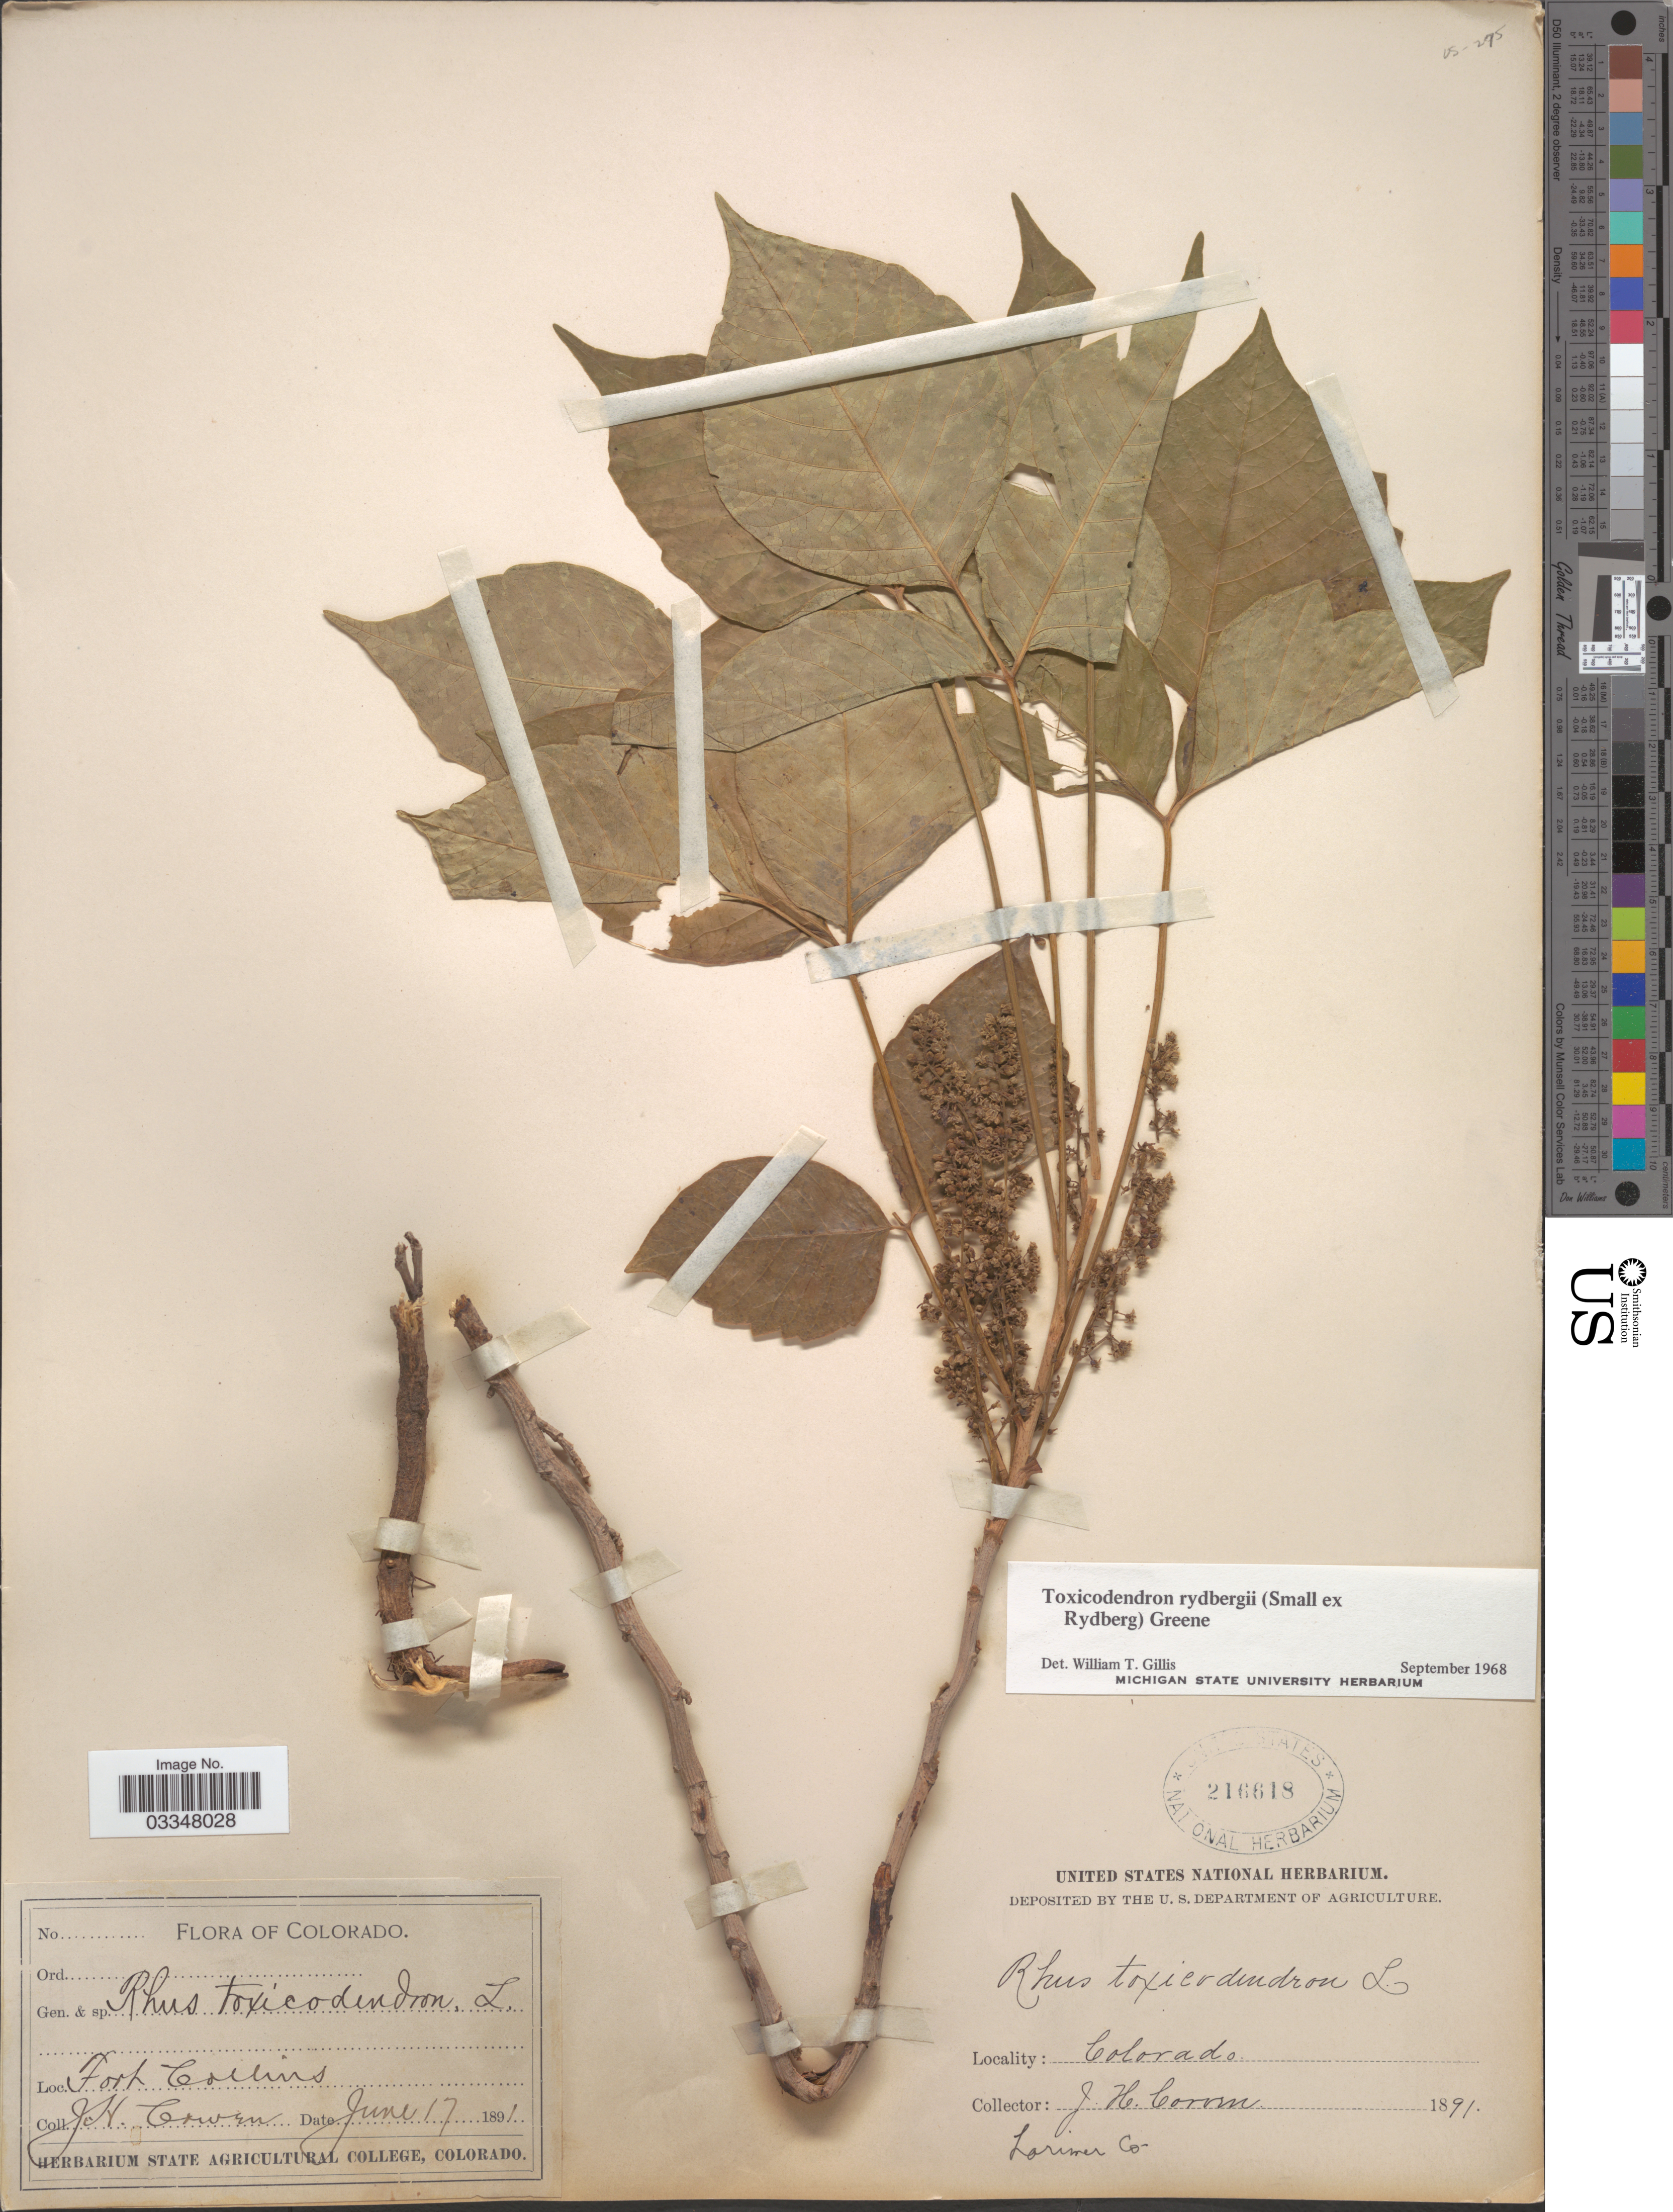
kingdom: Plantae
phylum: Tracheophyta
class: Magnoliopsida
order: Sapindales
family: Anacardiaceae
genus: Toxicodendron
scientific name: Toxicodendron radicans subsp. rydbergii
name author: (Small & Rydb.) Á. Löve & D. Löve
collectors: J. H. Cowen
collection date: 1891-06-17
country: United States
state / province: Colorado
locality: Fort Collins. Larimer Co.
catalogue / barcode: US 216618